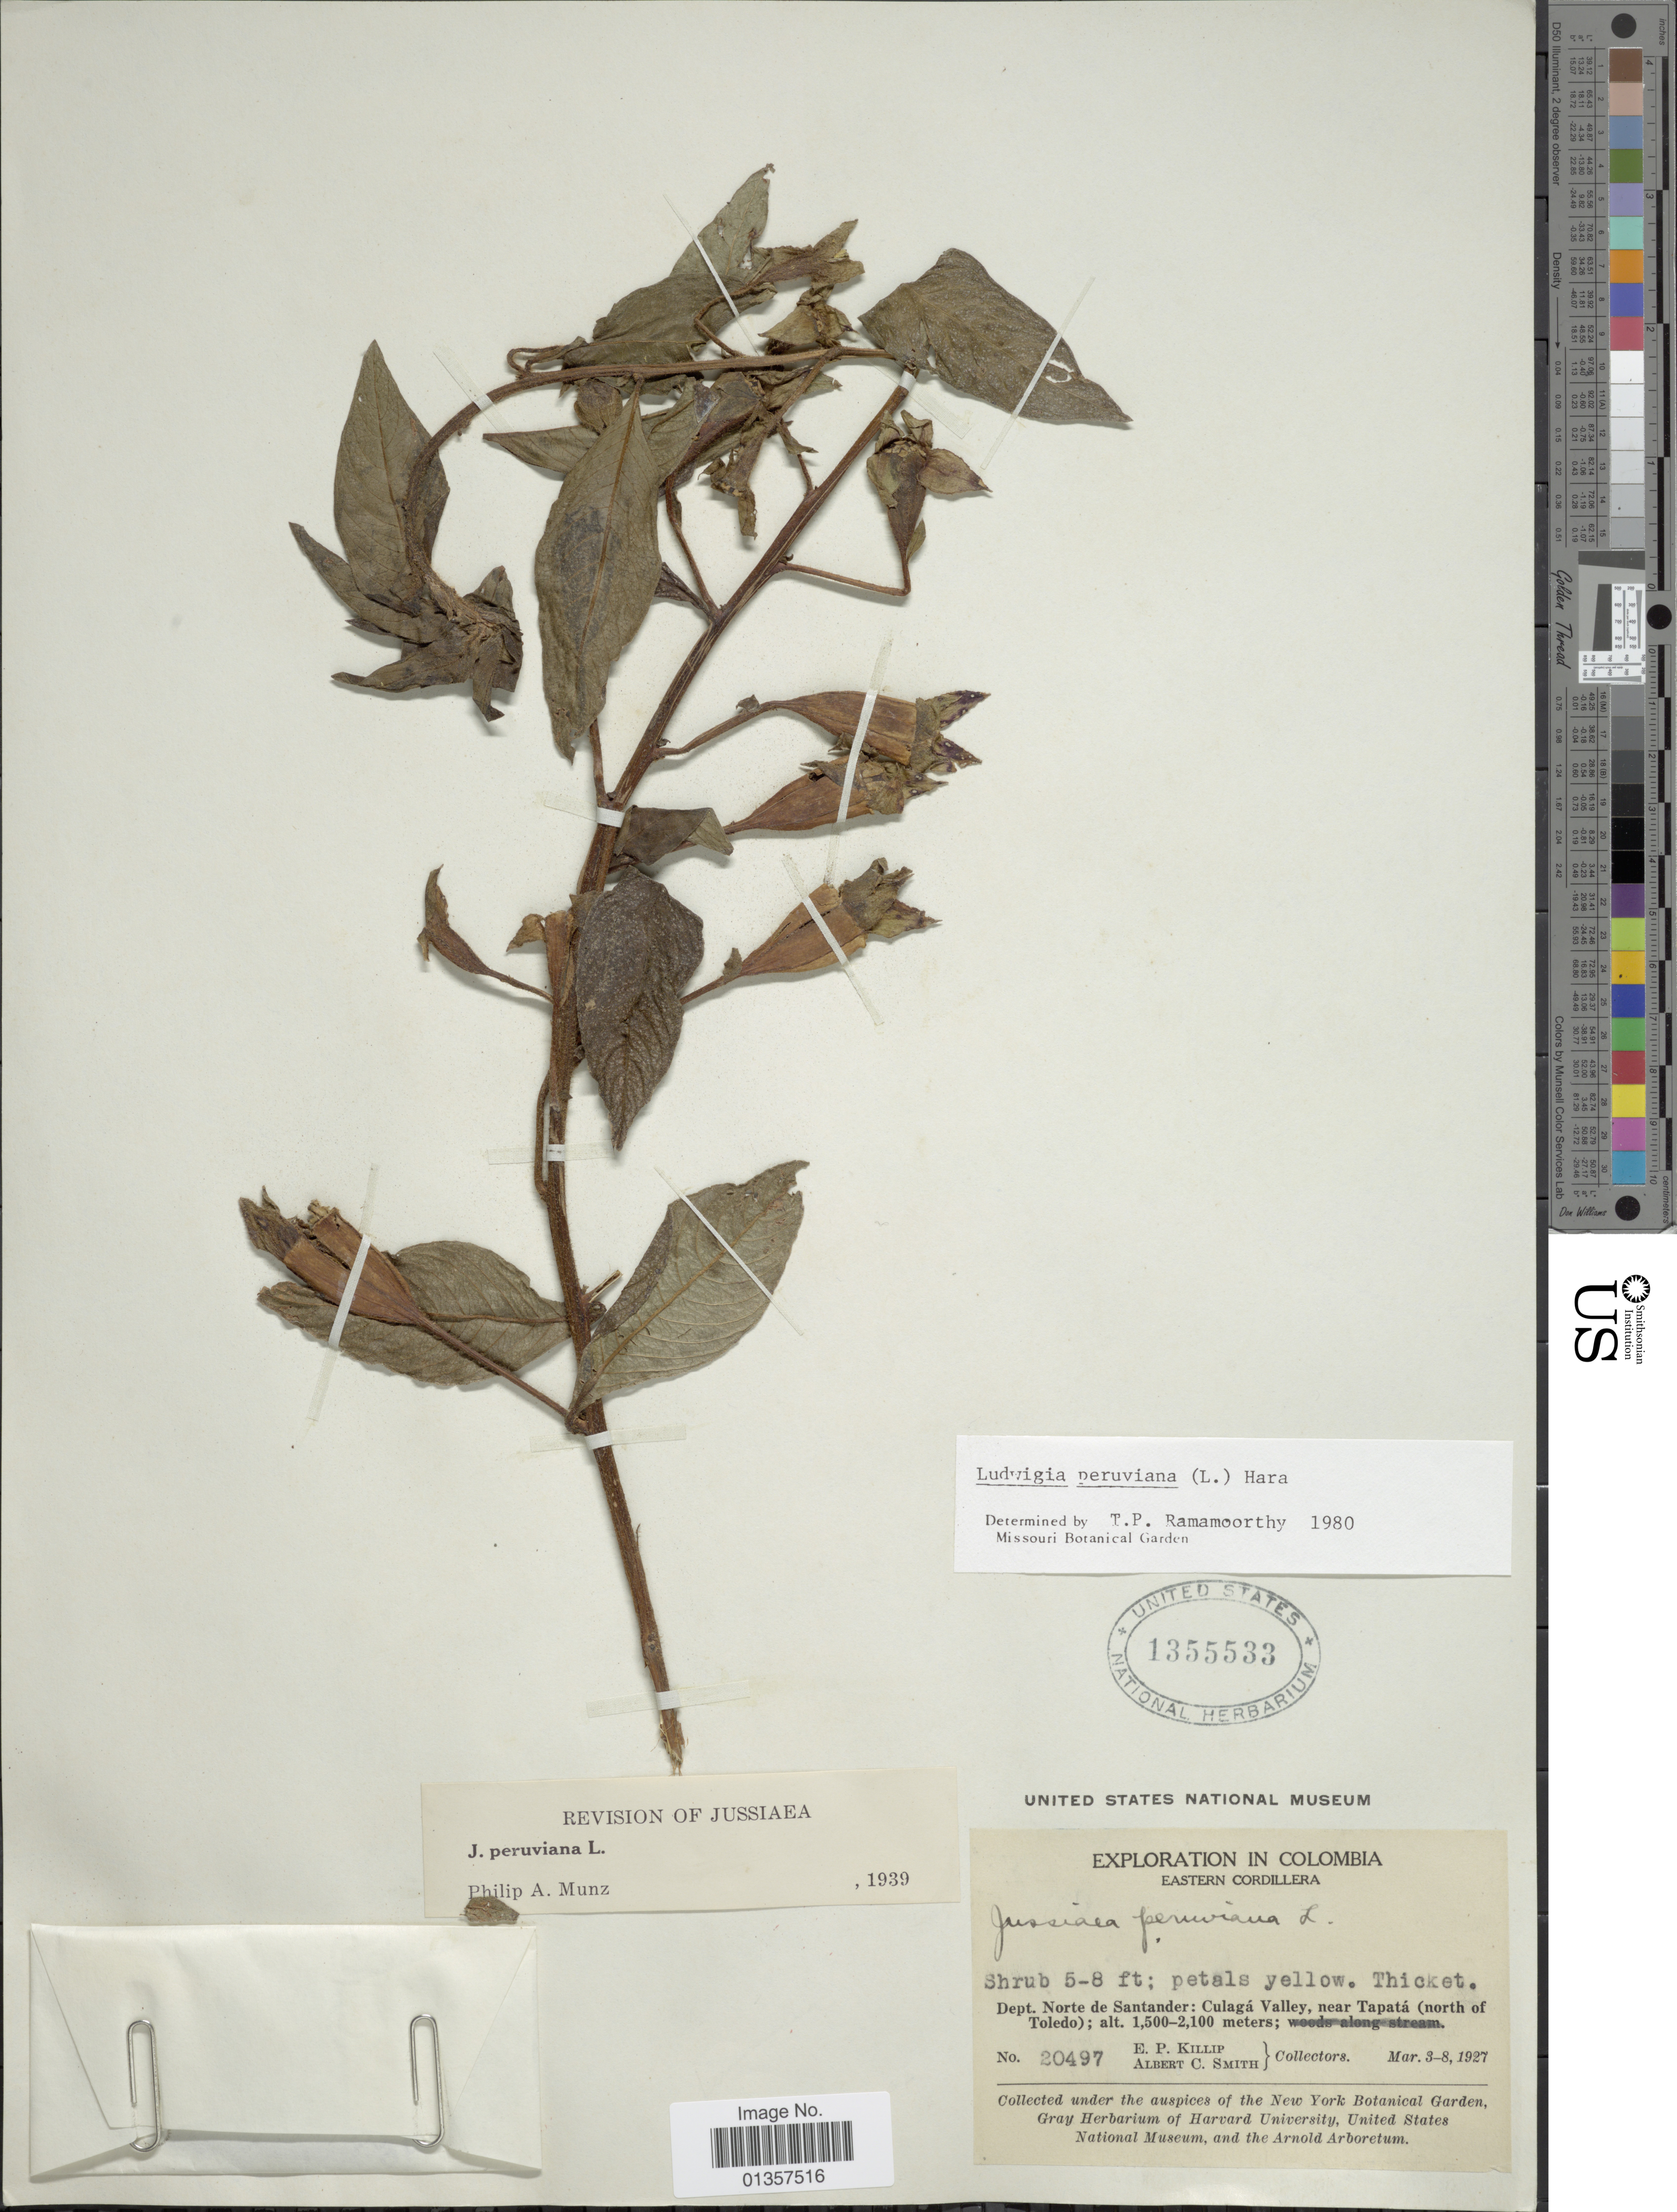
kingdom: Plantae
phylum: Tracheophyta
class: Magnoliopsida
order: Myrtales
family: Onagraceae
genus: Ludwigia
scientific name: Ludwigia peruviana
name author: (L.) H. Hara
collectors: E. P. Killip & A. C. Smith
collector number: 20497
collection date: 1927-03-03/1927-03-08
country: Colombia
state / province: Santander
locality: Eastern Cordillera. Dept. Norte de Santander: Culagá Valley, near Tapatá (north of Toledo)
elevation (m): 1500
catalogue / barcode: US 1355533